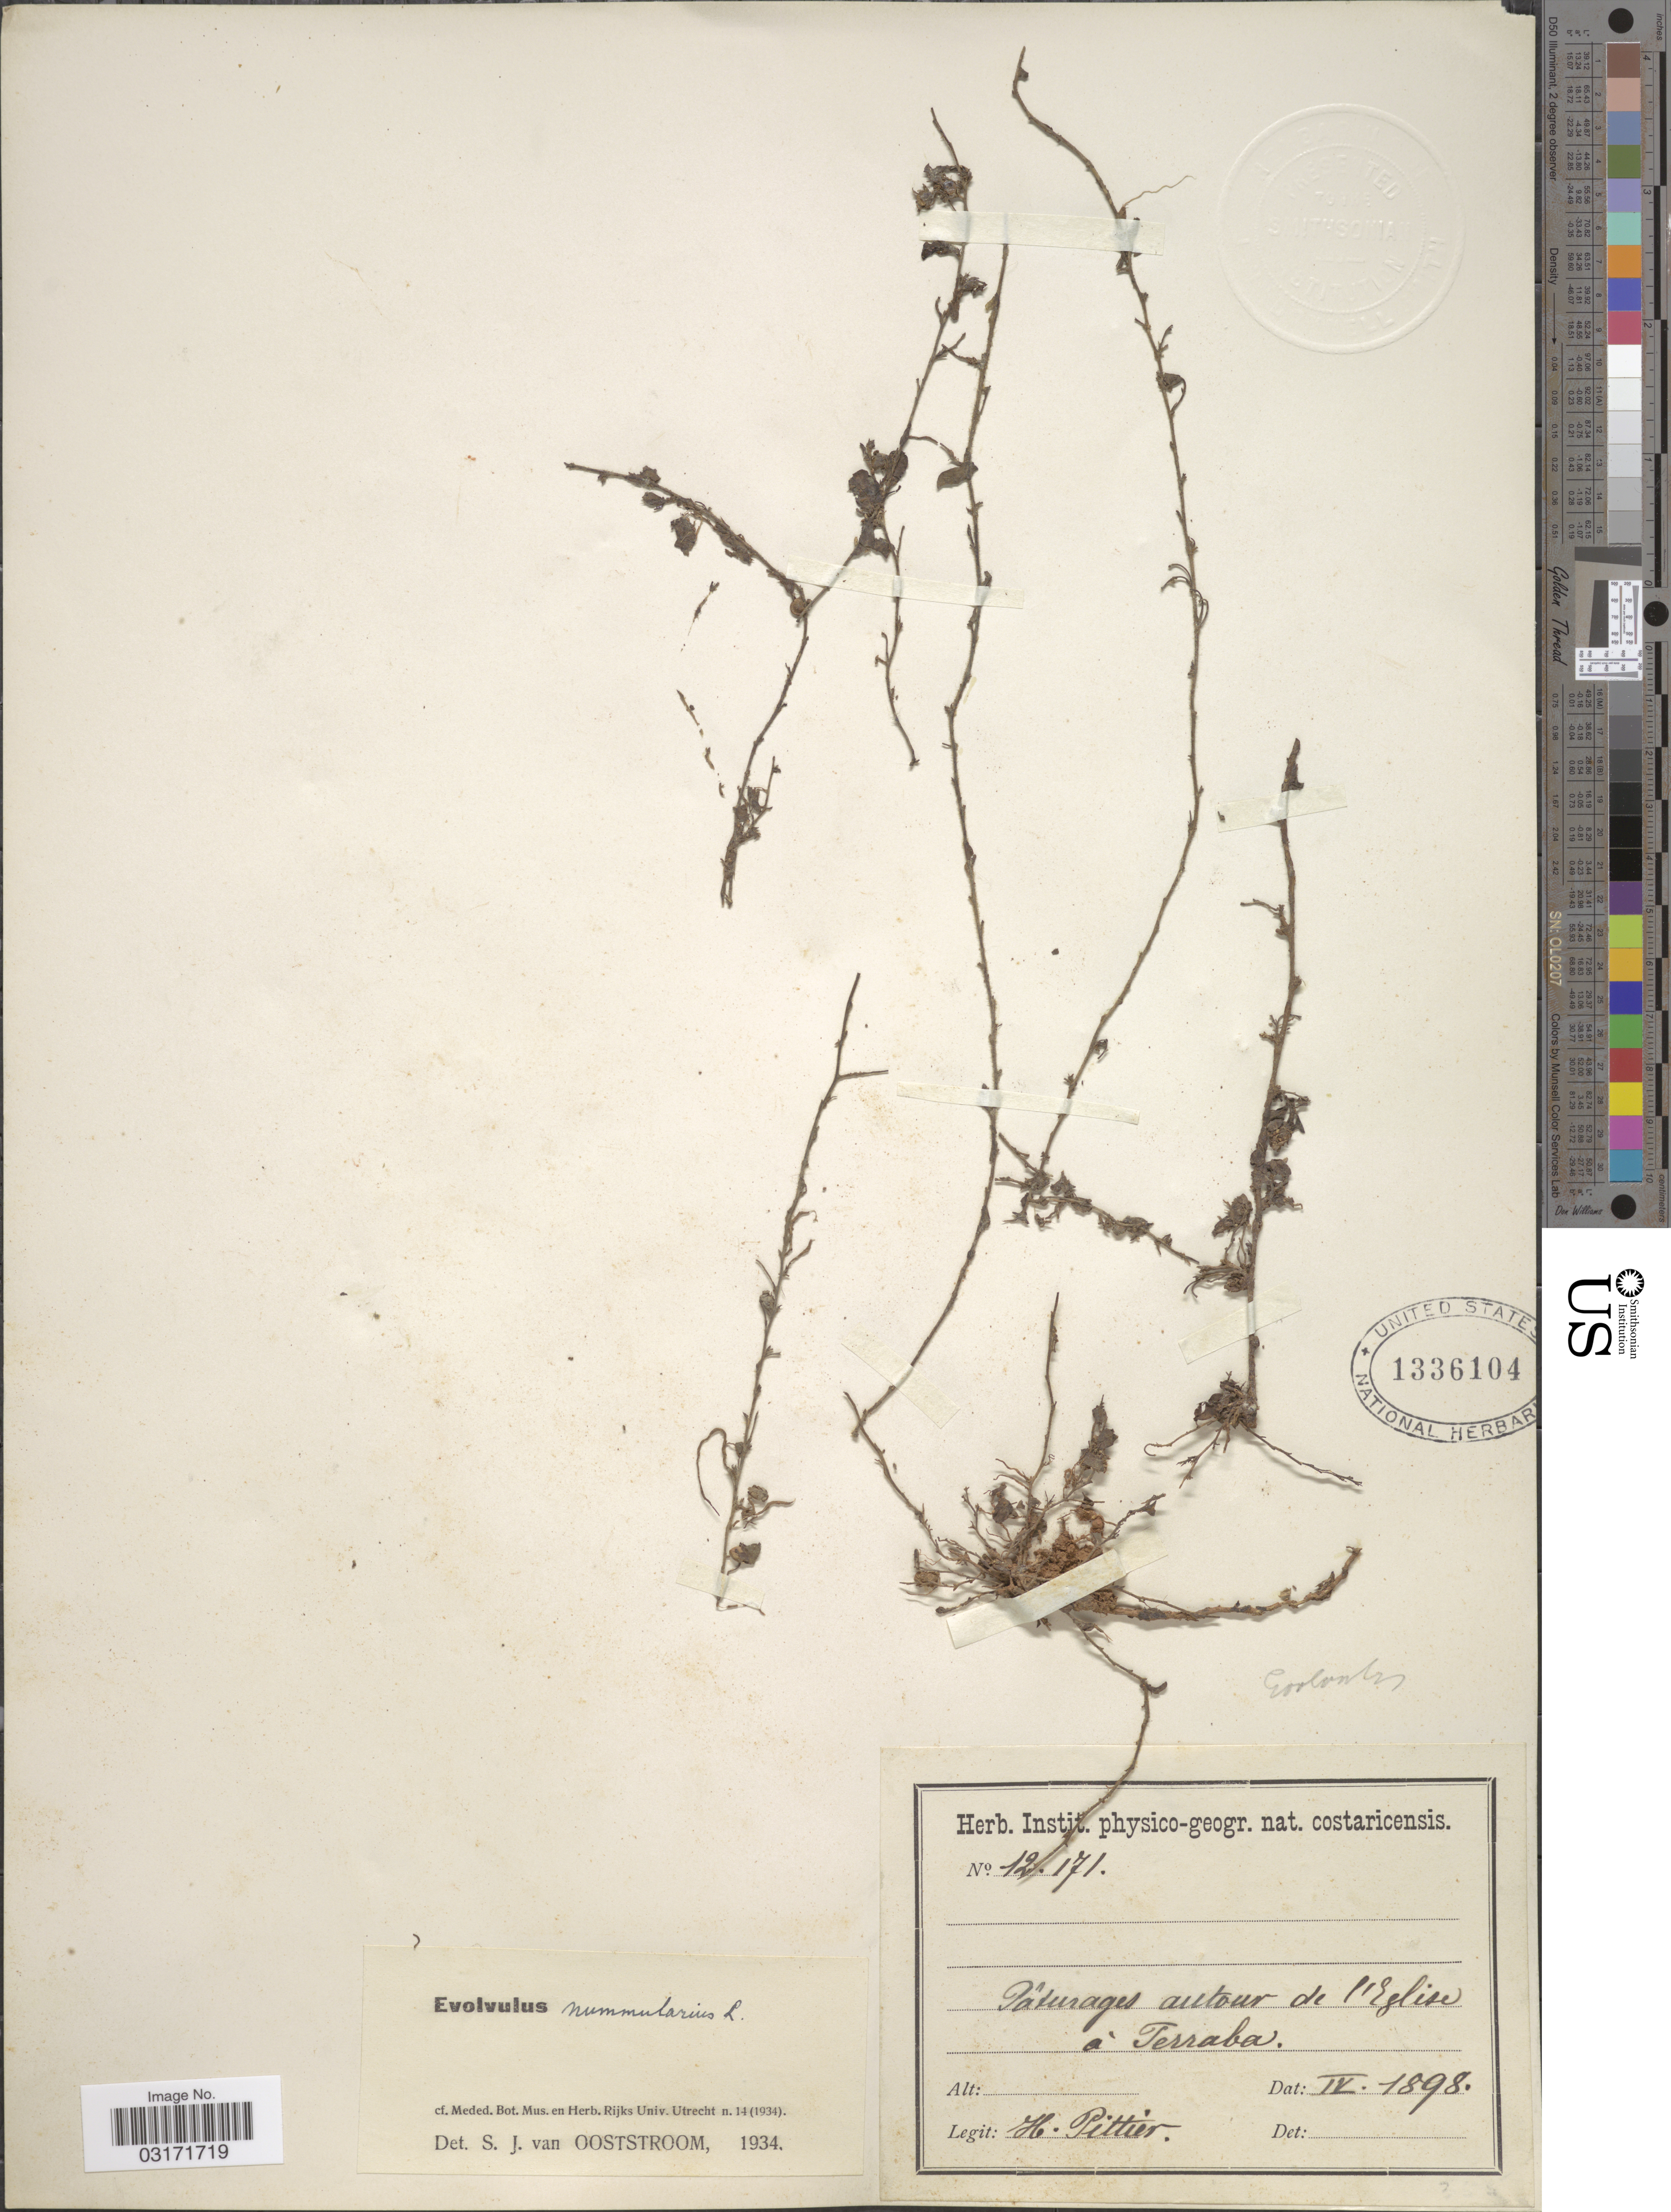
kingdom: Plantae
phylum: Tracheophyta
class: Magnoliopsida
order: Solanales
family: Convolvulaceae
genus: Evolvulus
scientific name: Evolvulus nummularius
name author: (L.) L.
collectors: H. F. Pittier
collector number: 12171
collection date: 1898-04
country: Costa Rica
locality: Pâturages autour de l'Eglise á Terraba.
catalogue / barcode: US 1336104